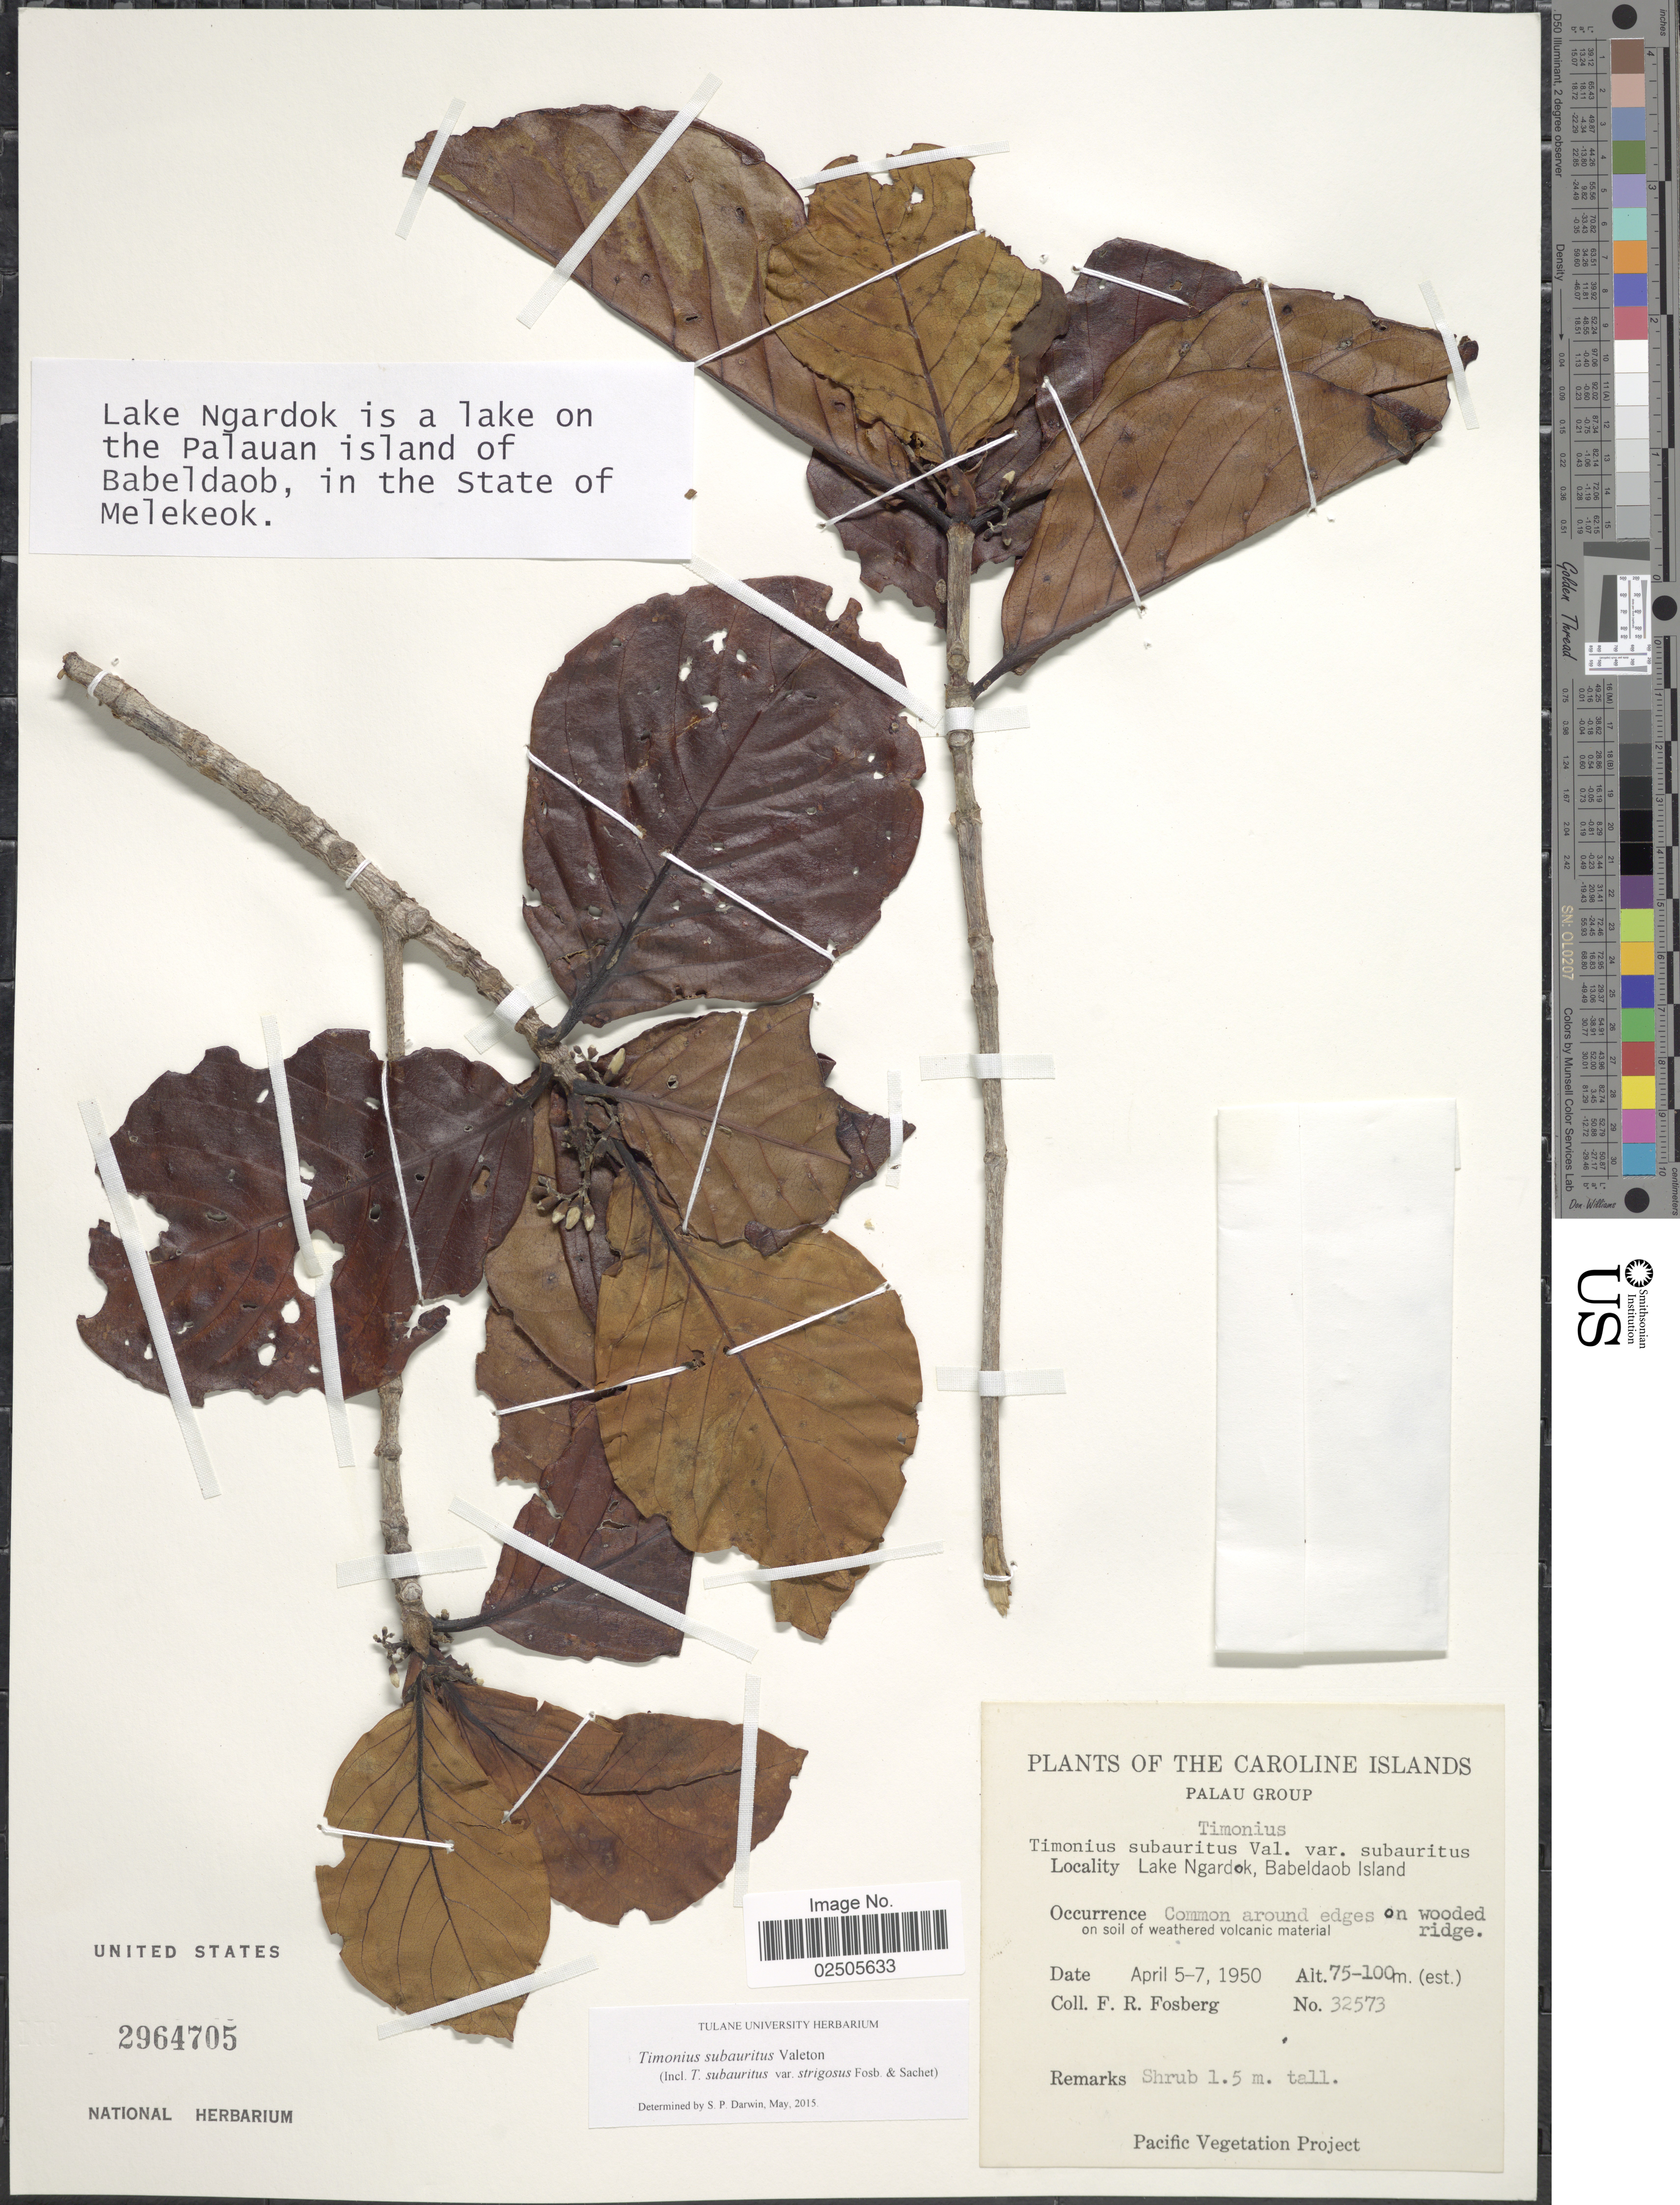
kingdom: Plantae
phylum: Tracheophyta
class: Magnoliopsida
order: Gentianales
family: Rubiaceae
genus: Timonius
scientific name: Timonius subauritus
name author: Valeton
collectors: F. R. Fosberg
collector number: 32573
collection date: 1950-04-05/1950-04-07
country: Palau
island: Babeldaob [Babelthuap]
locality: Lake Ngardok, Babeldaob Island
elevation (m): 75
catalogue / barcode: US 2964705